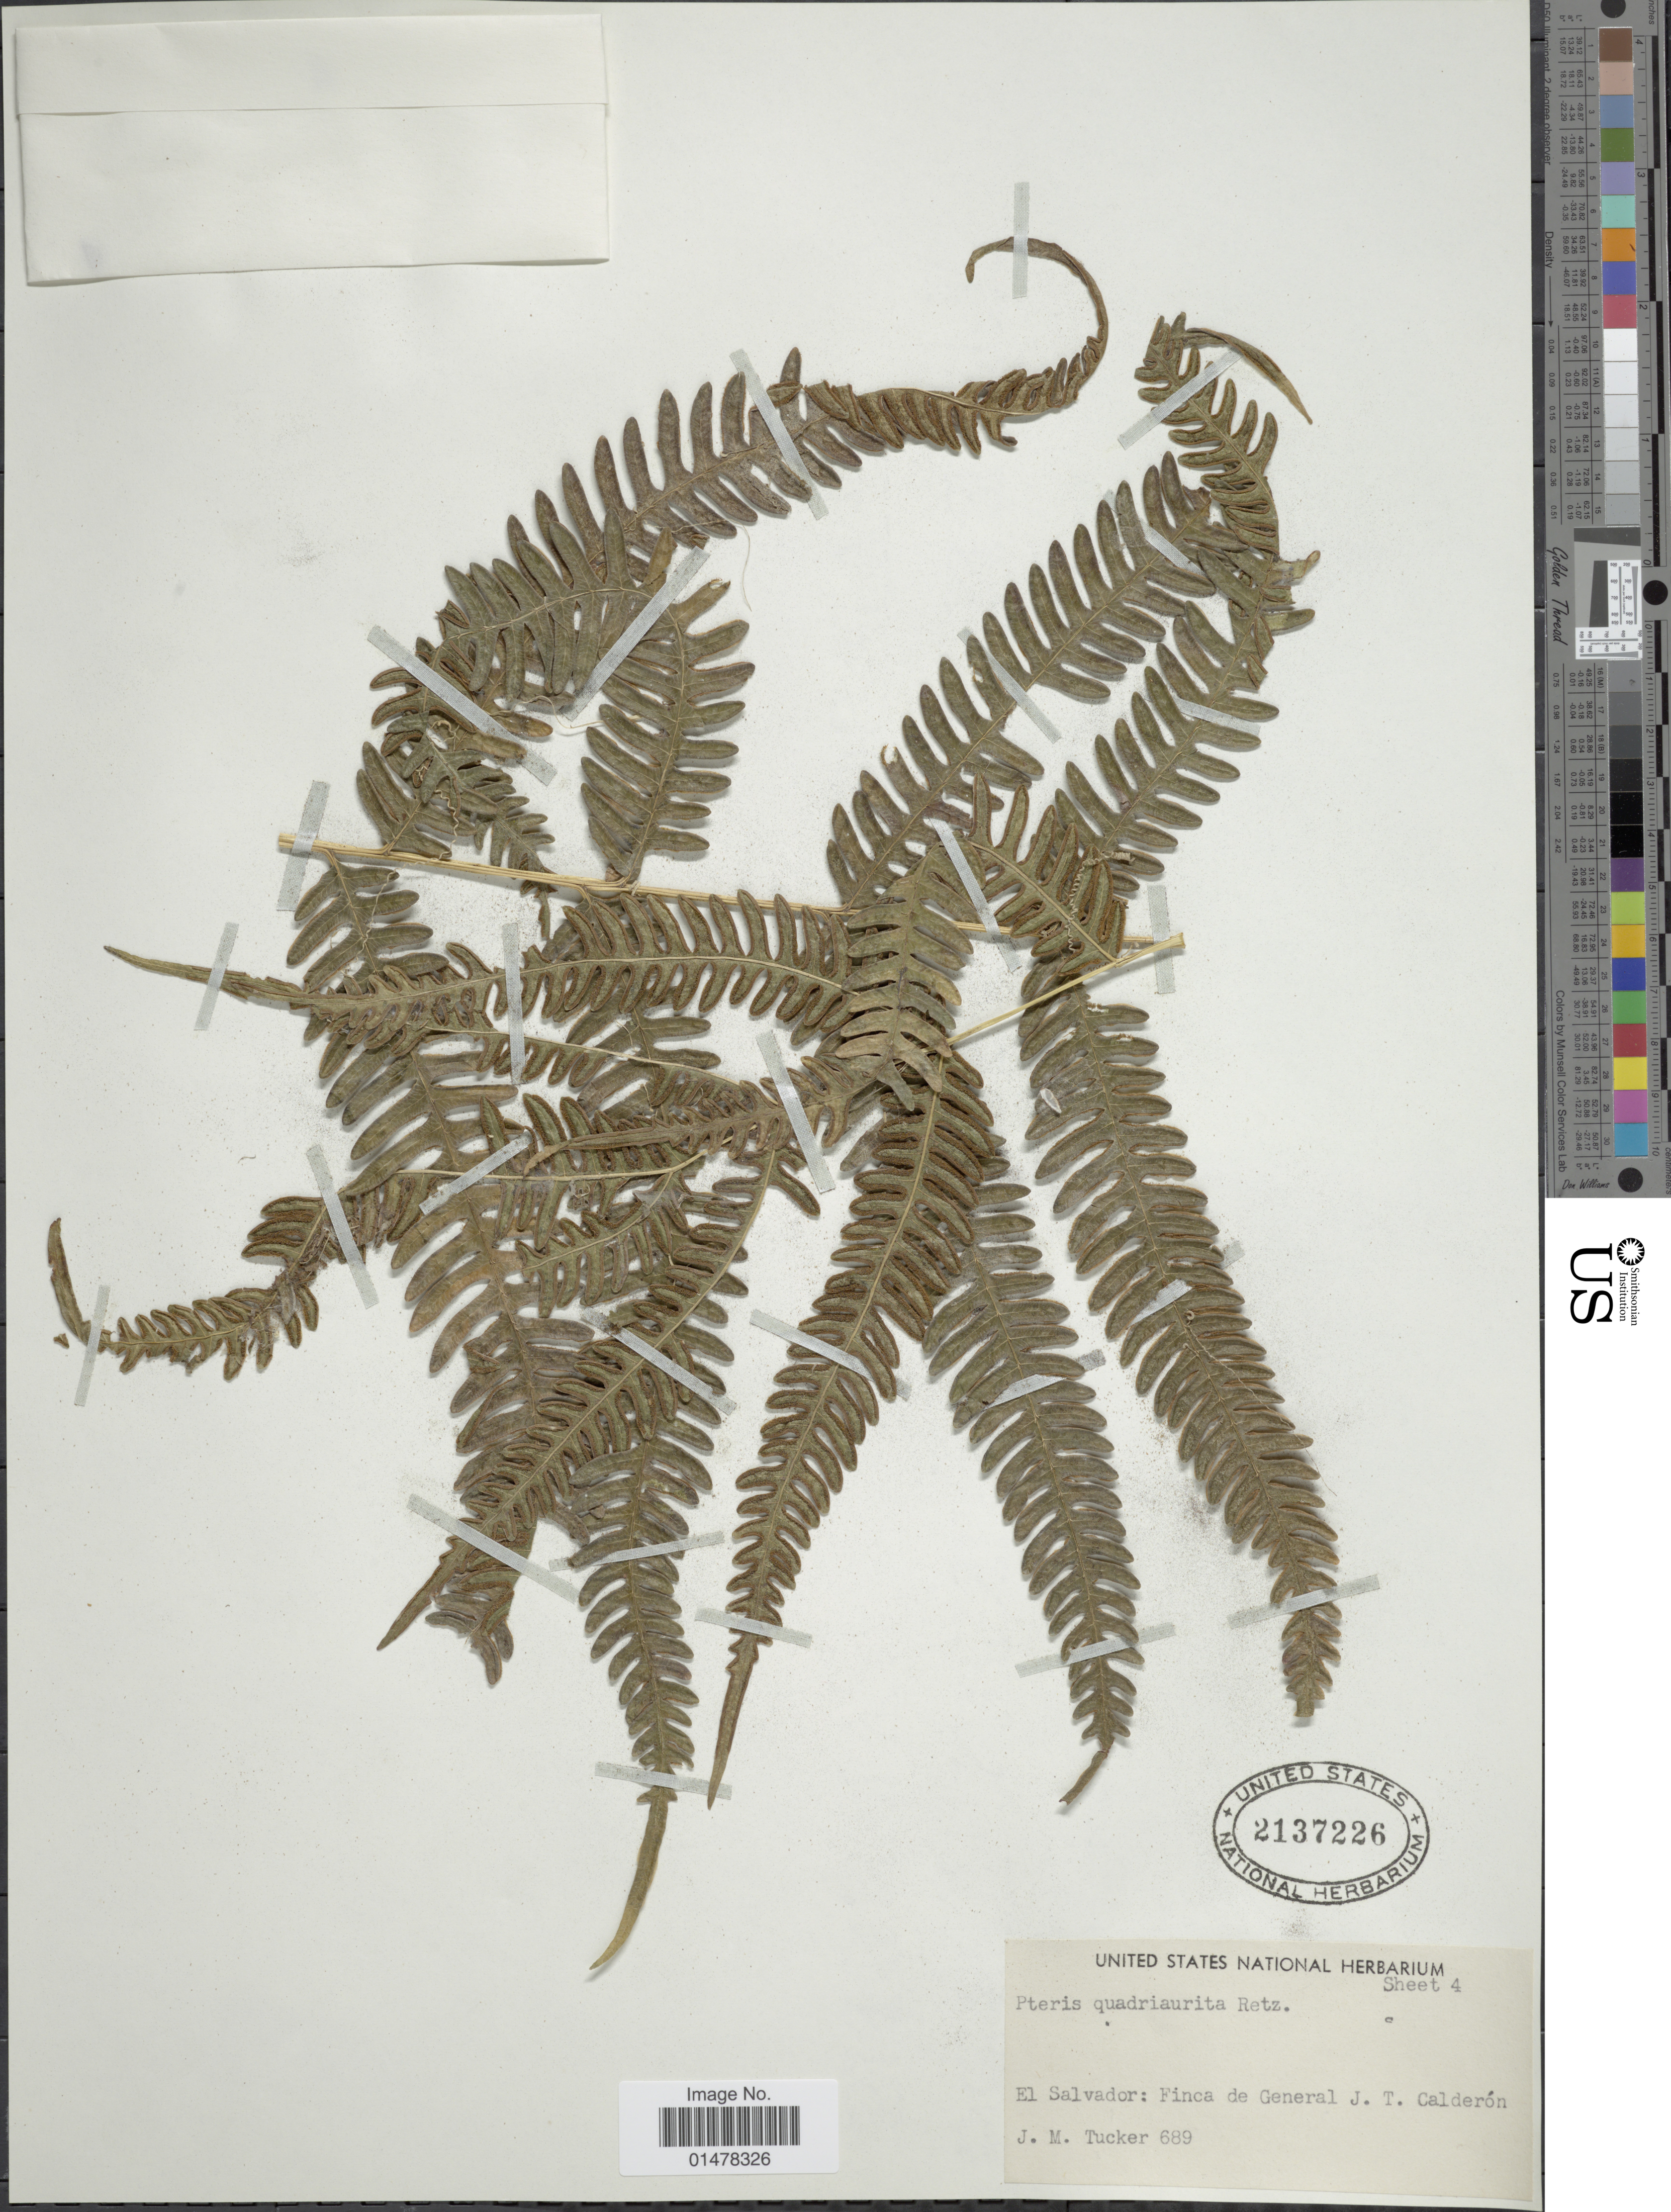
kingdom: Plantae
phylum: Tracheophyta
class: Polypodiopsida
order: Polypodiales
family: Pteridaceae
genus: Pteris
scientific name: Pteris quadriaurita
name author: Retz.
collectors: J. M. Tucker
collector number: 689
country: El Salvador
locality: El Salvador: Finca de General J. T. Calderon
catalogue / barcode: US 2137226